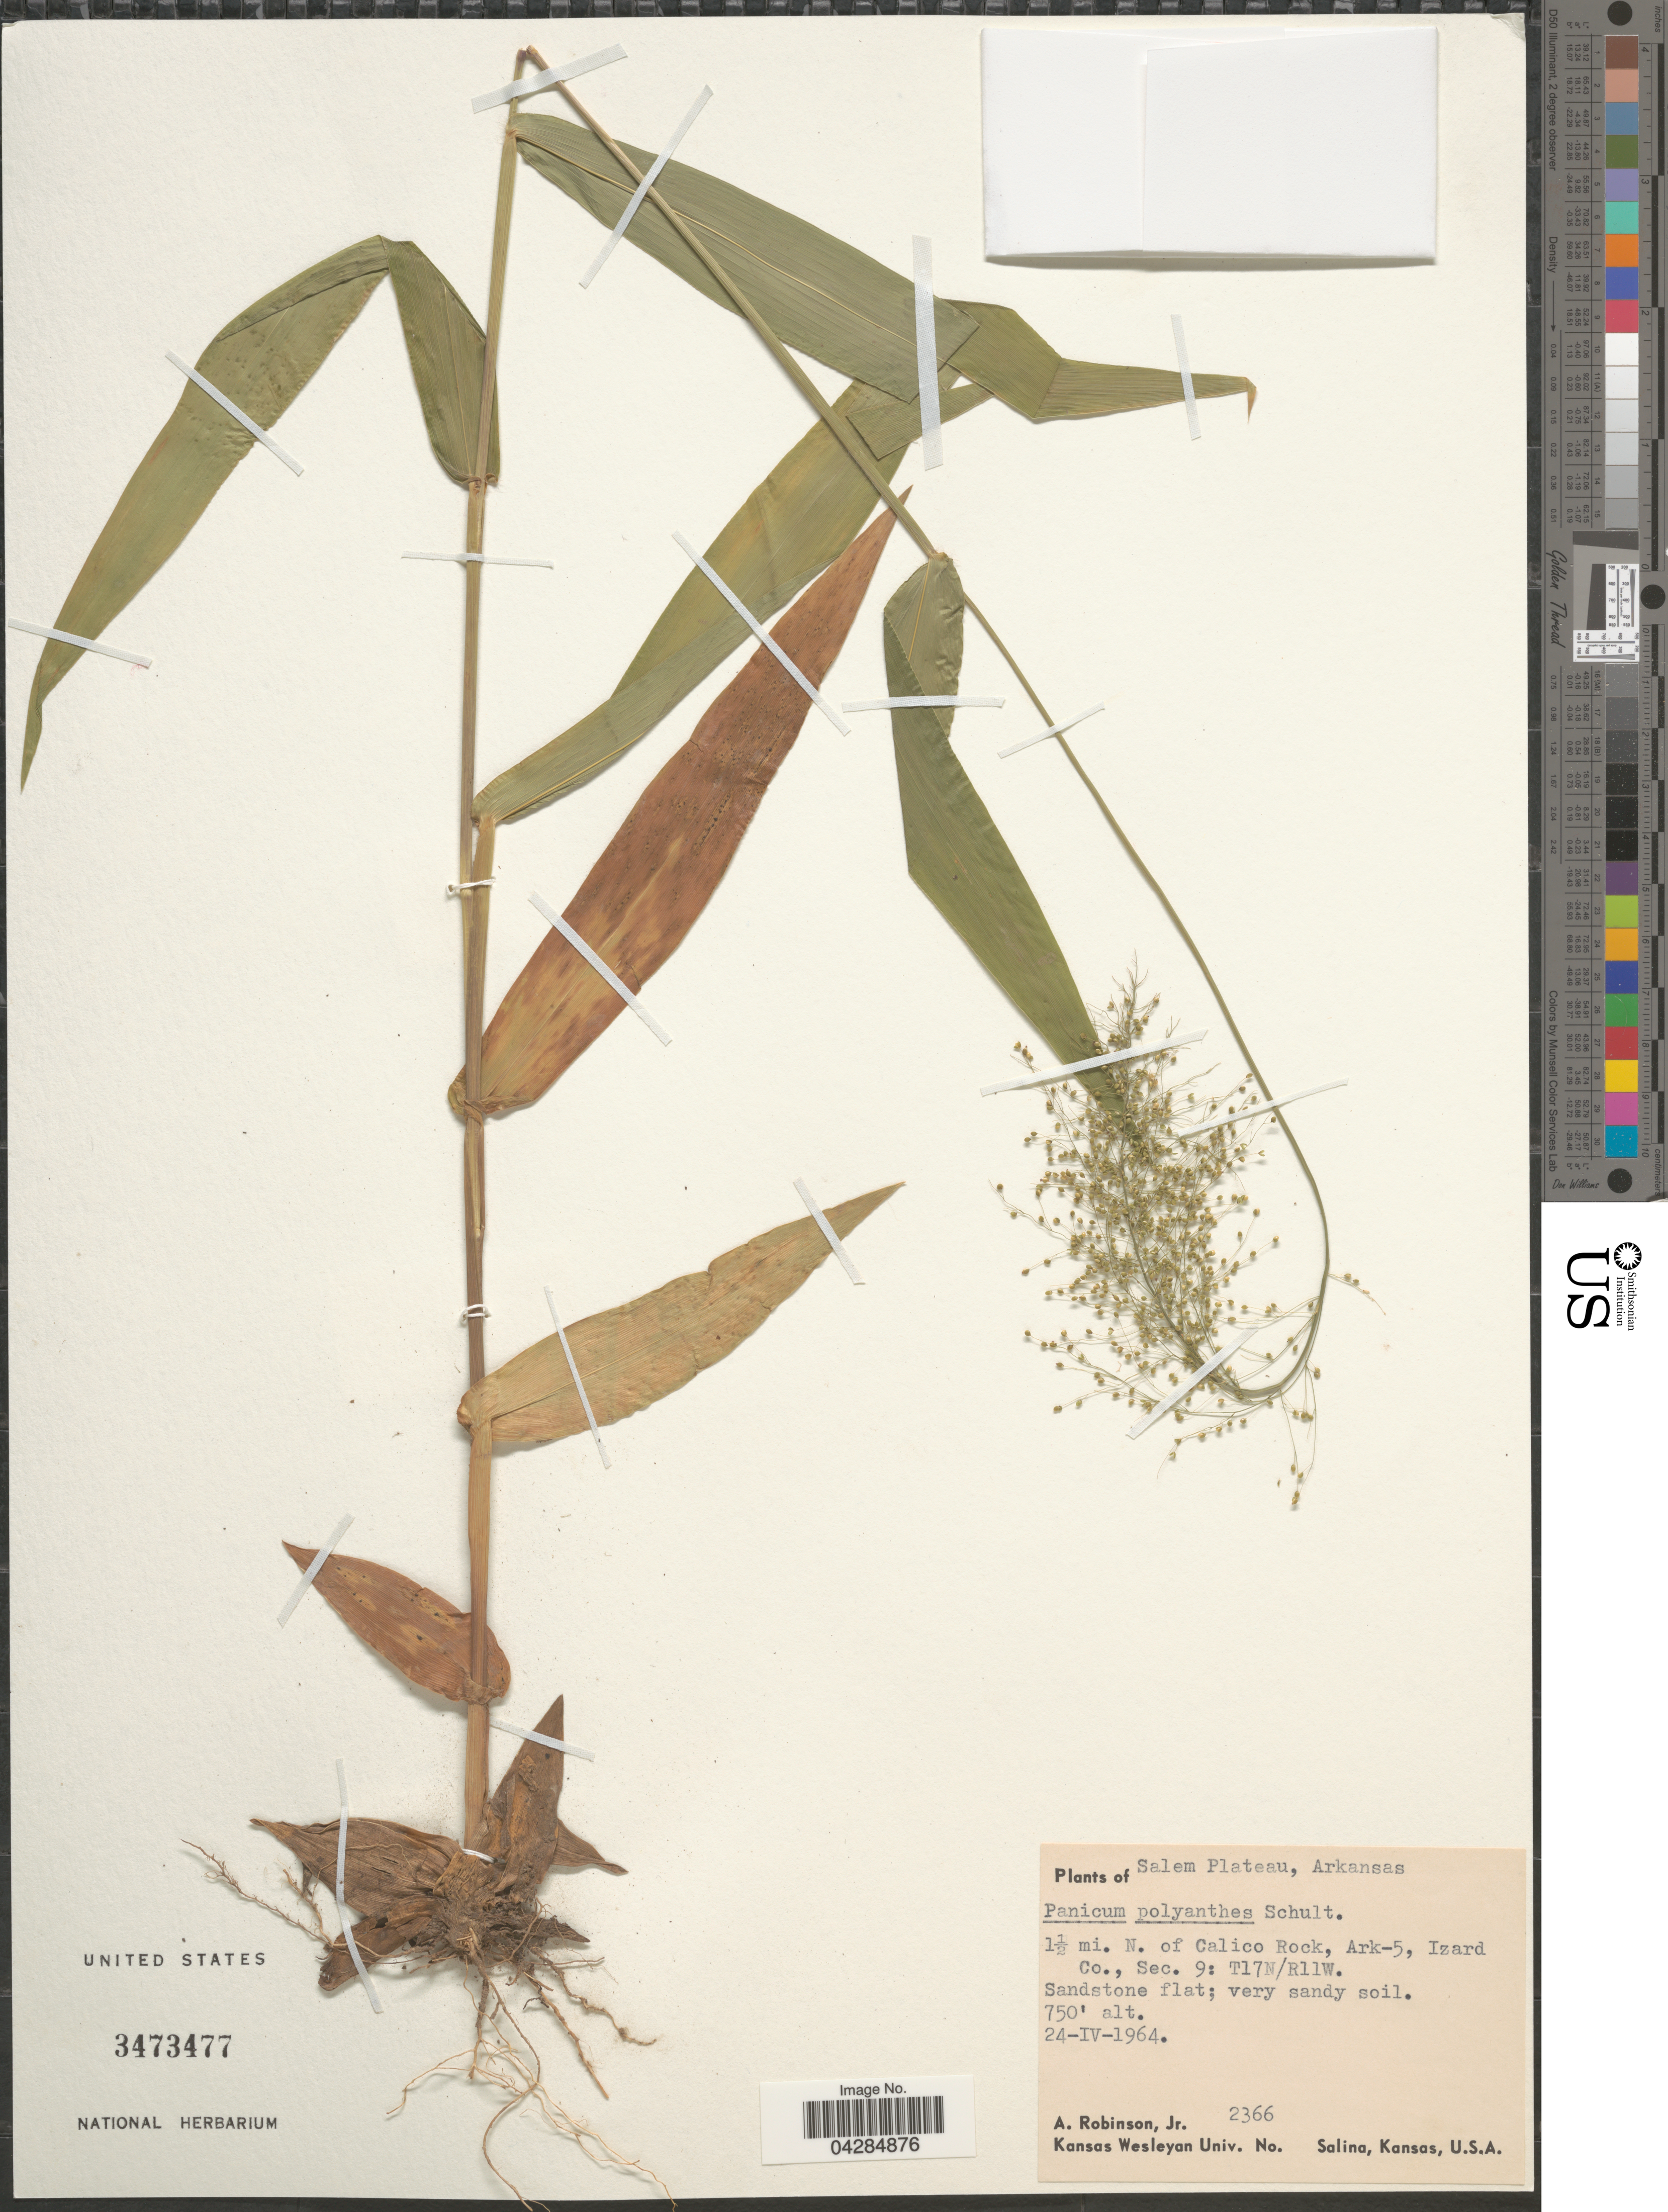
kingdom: Plantae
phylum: Tracheophyta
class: Liliopsida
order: Poales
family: Poaceae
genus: Dichanthelium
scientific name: Dichanthelium polyanthes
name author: (Schult.) Mohlenbr.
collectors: A. Robinson Jr.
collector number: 2366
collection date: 1964-04-24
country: United States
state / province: Arkansas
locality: Salem Plateau. 1½ mi. N. of Calico Rock, Ark-5, Izard Co., Sec. 9: T17N/R11W.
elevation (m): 229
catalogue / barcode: US 3473477